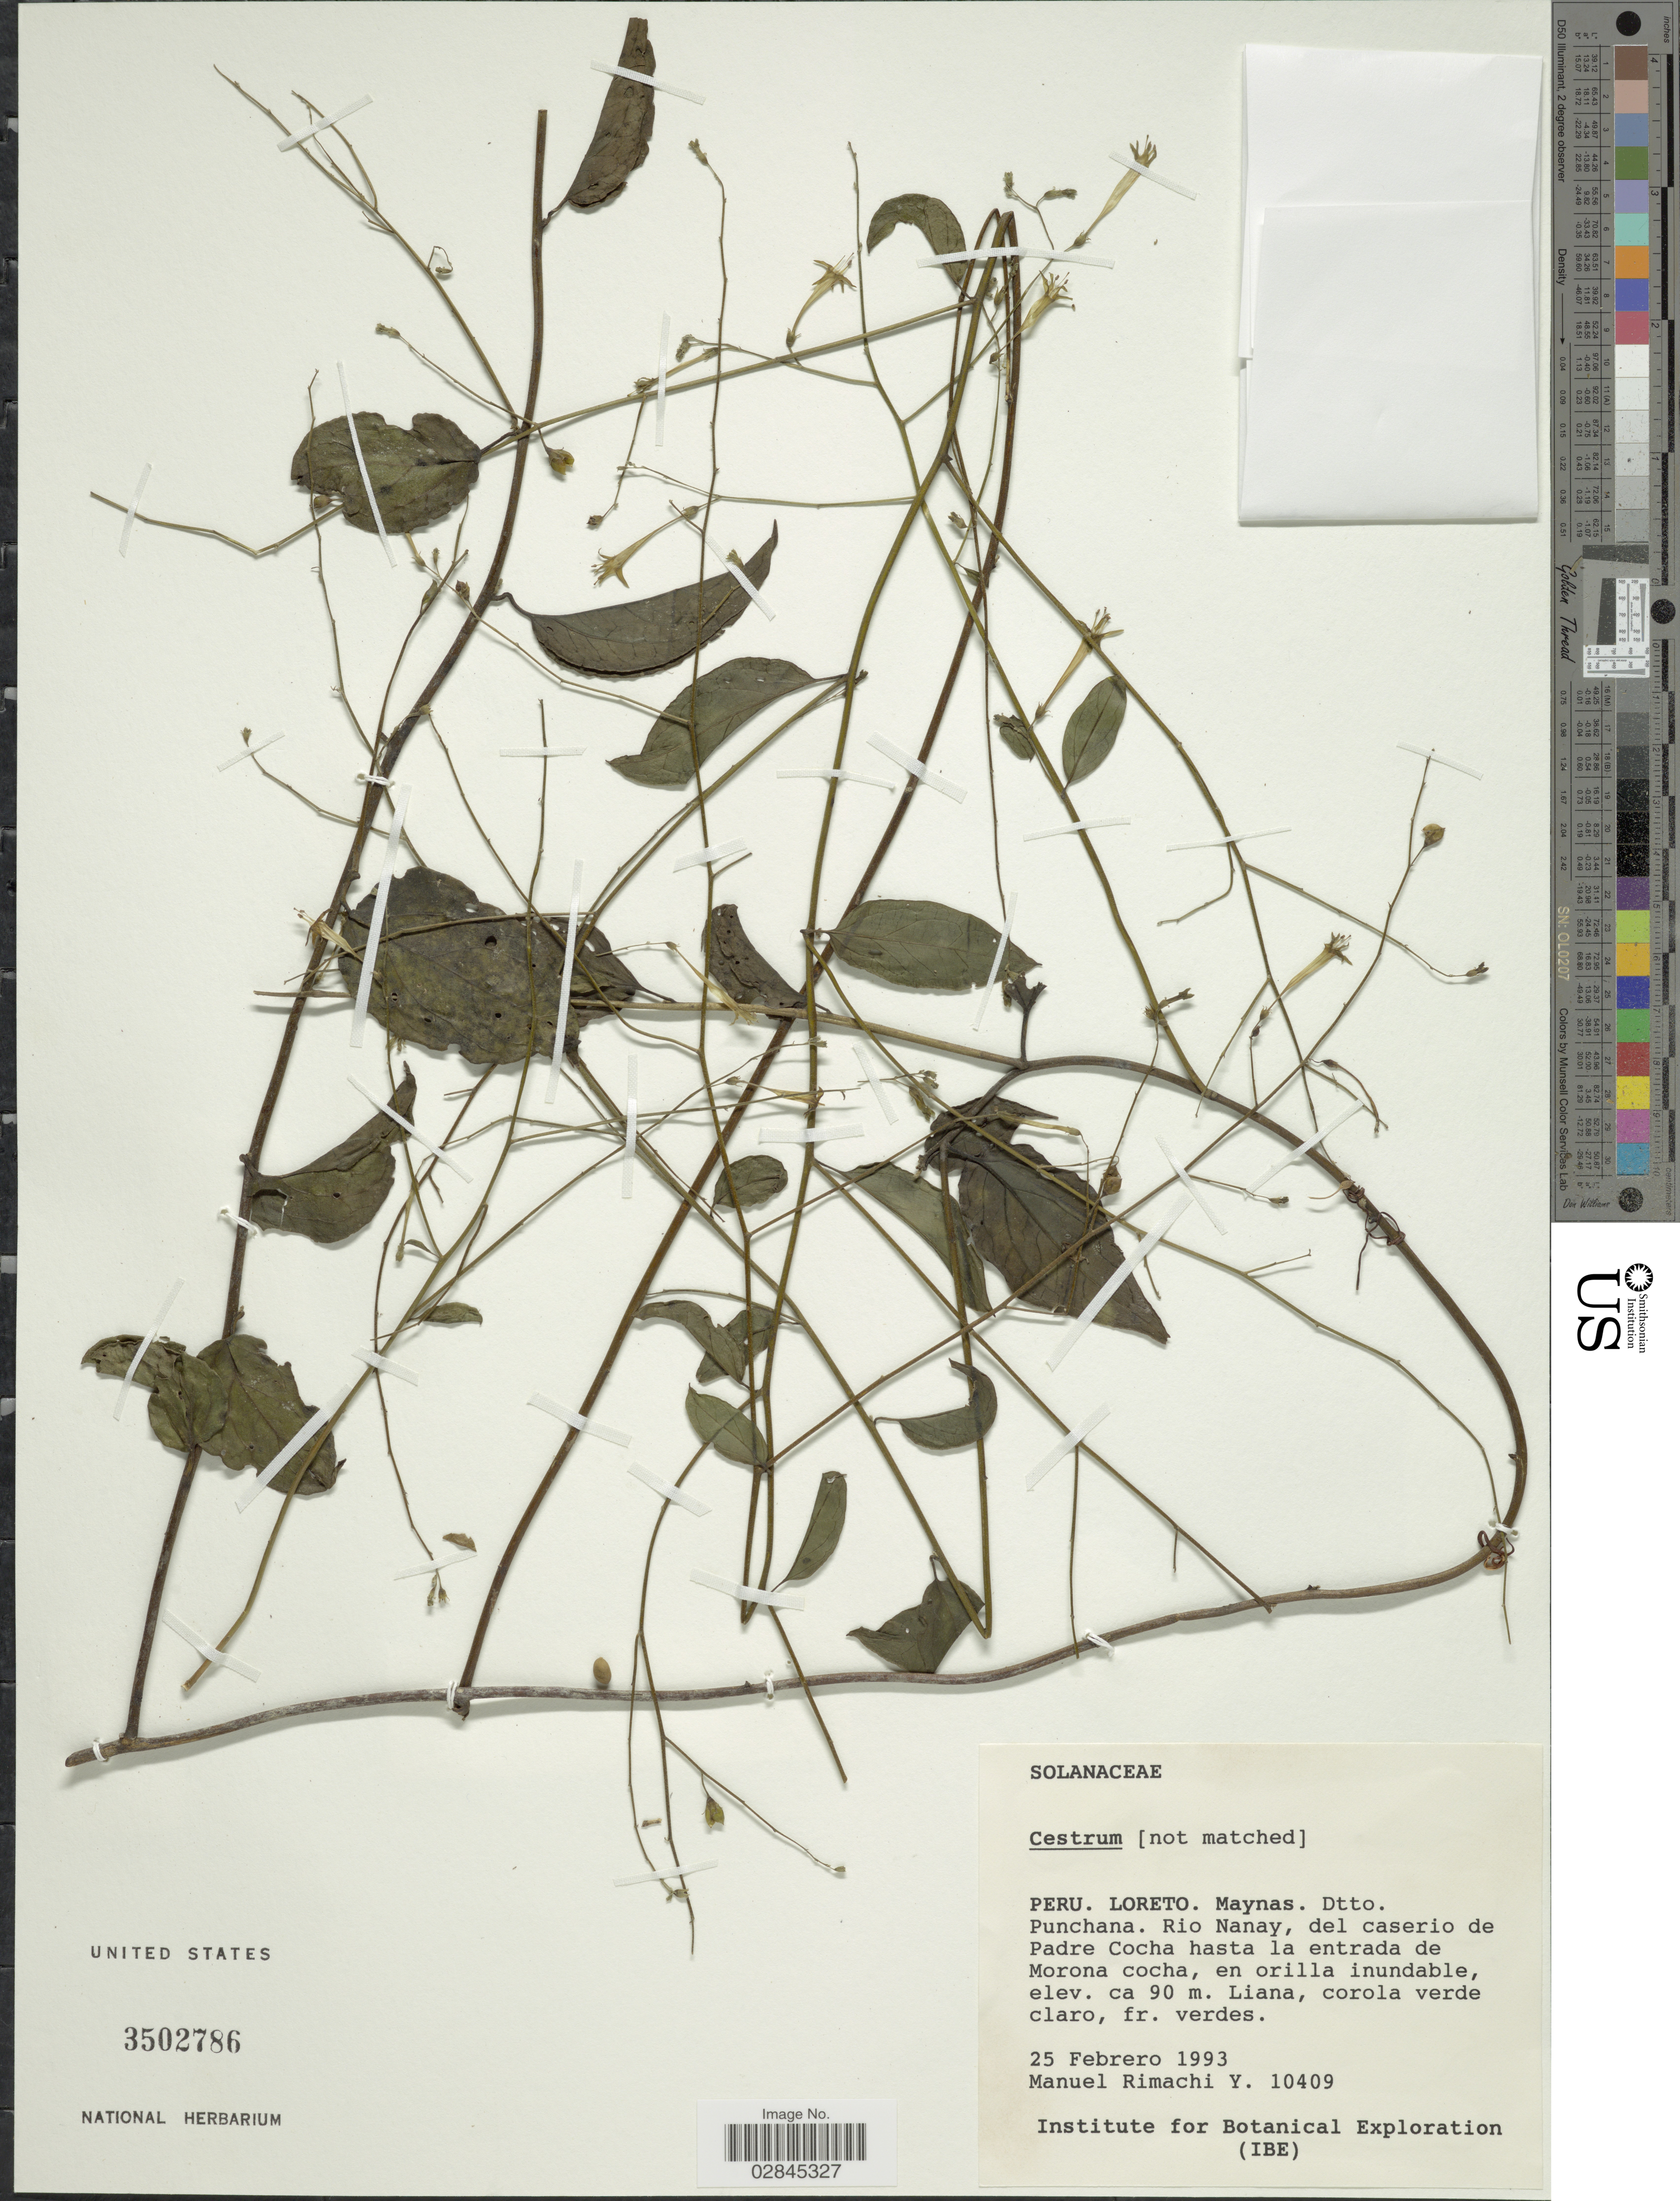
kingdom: Plantae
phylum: Tracheophyta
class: Magnoliopsida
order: Solanales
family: Solanaceae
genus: Cestrum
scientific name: Cestrum sp.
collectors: M. Rimachi Y.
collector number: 10409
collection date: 1993-02-25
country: Peru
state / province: Loreto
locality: Maynas. Dtto. Punchana. Rio Nanay, del caserio de Padre Cocha hasta la entrada de Morona cocha.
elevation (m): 90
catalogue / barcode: US 3502786